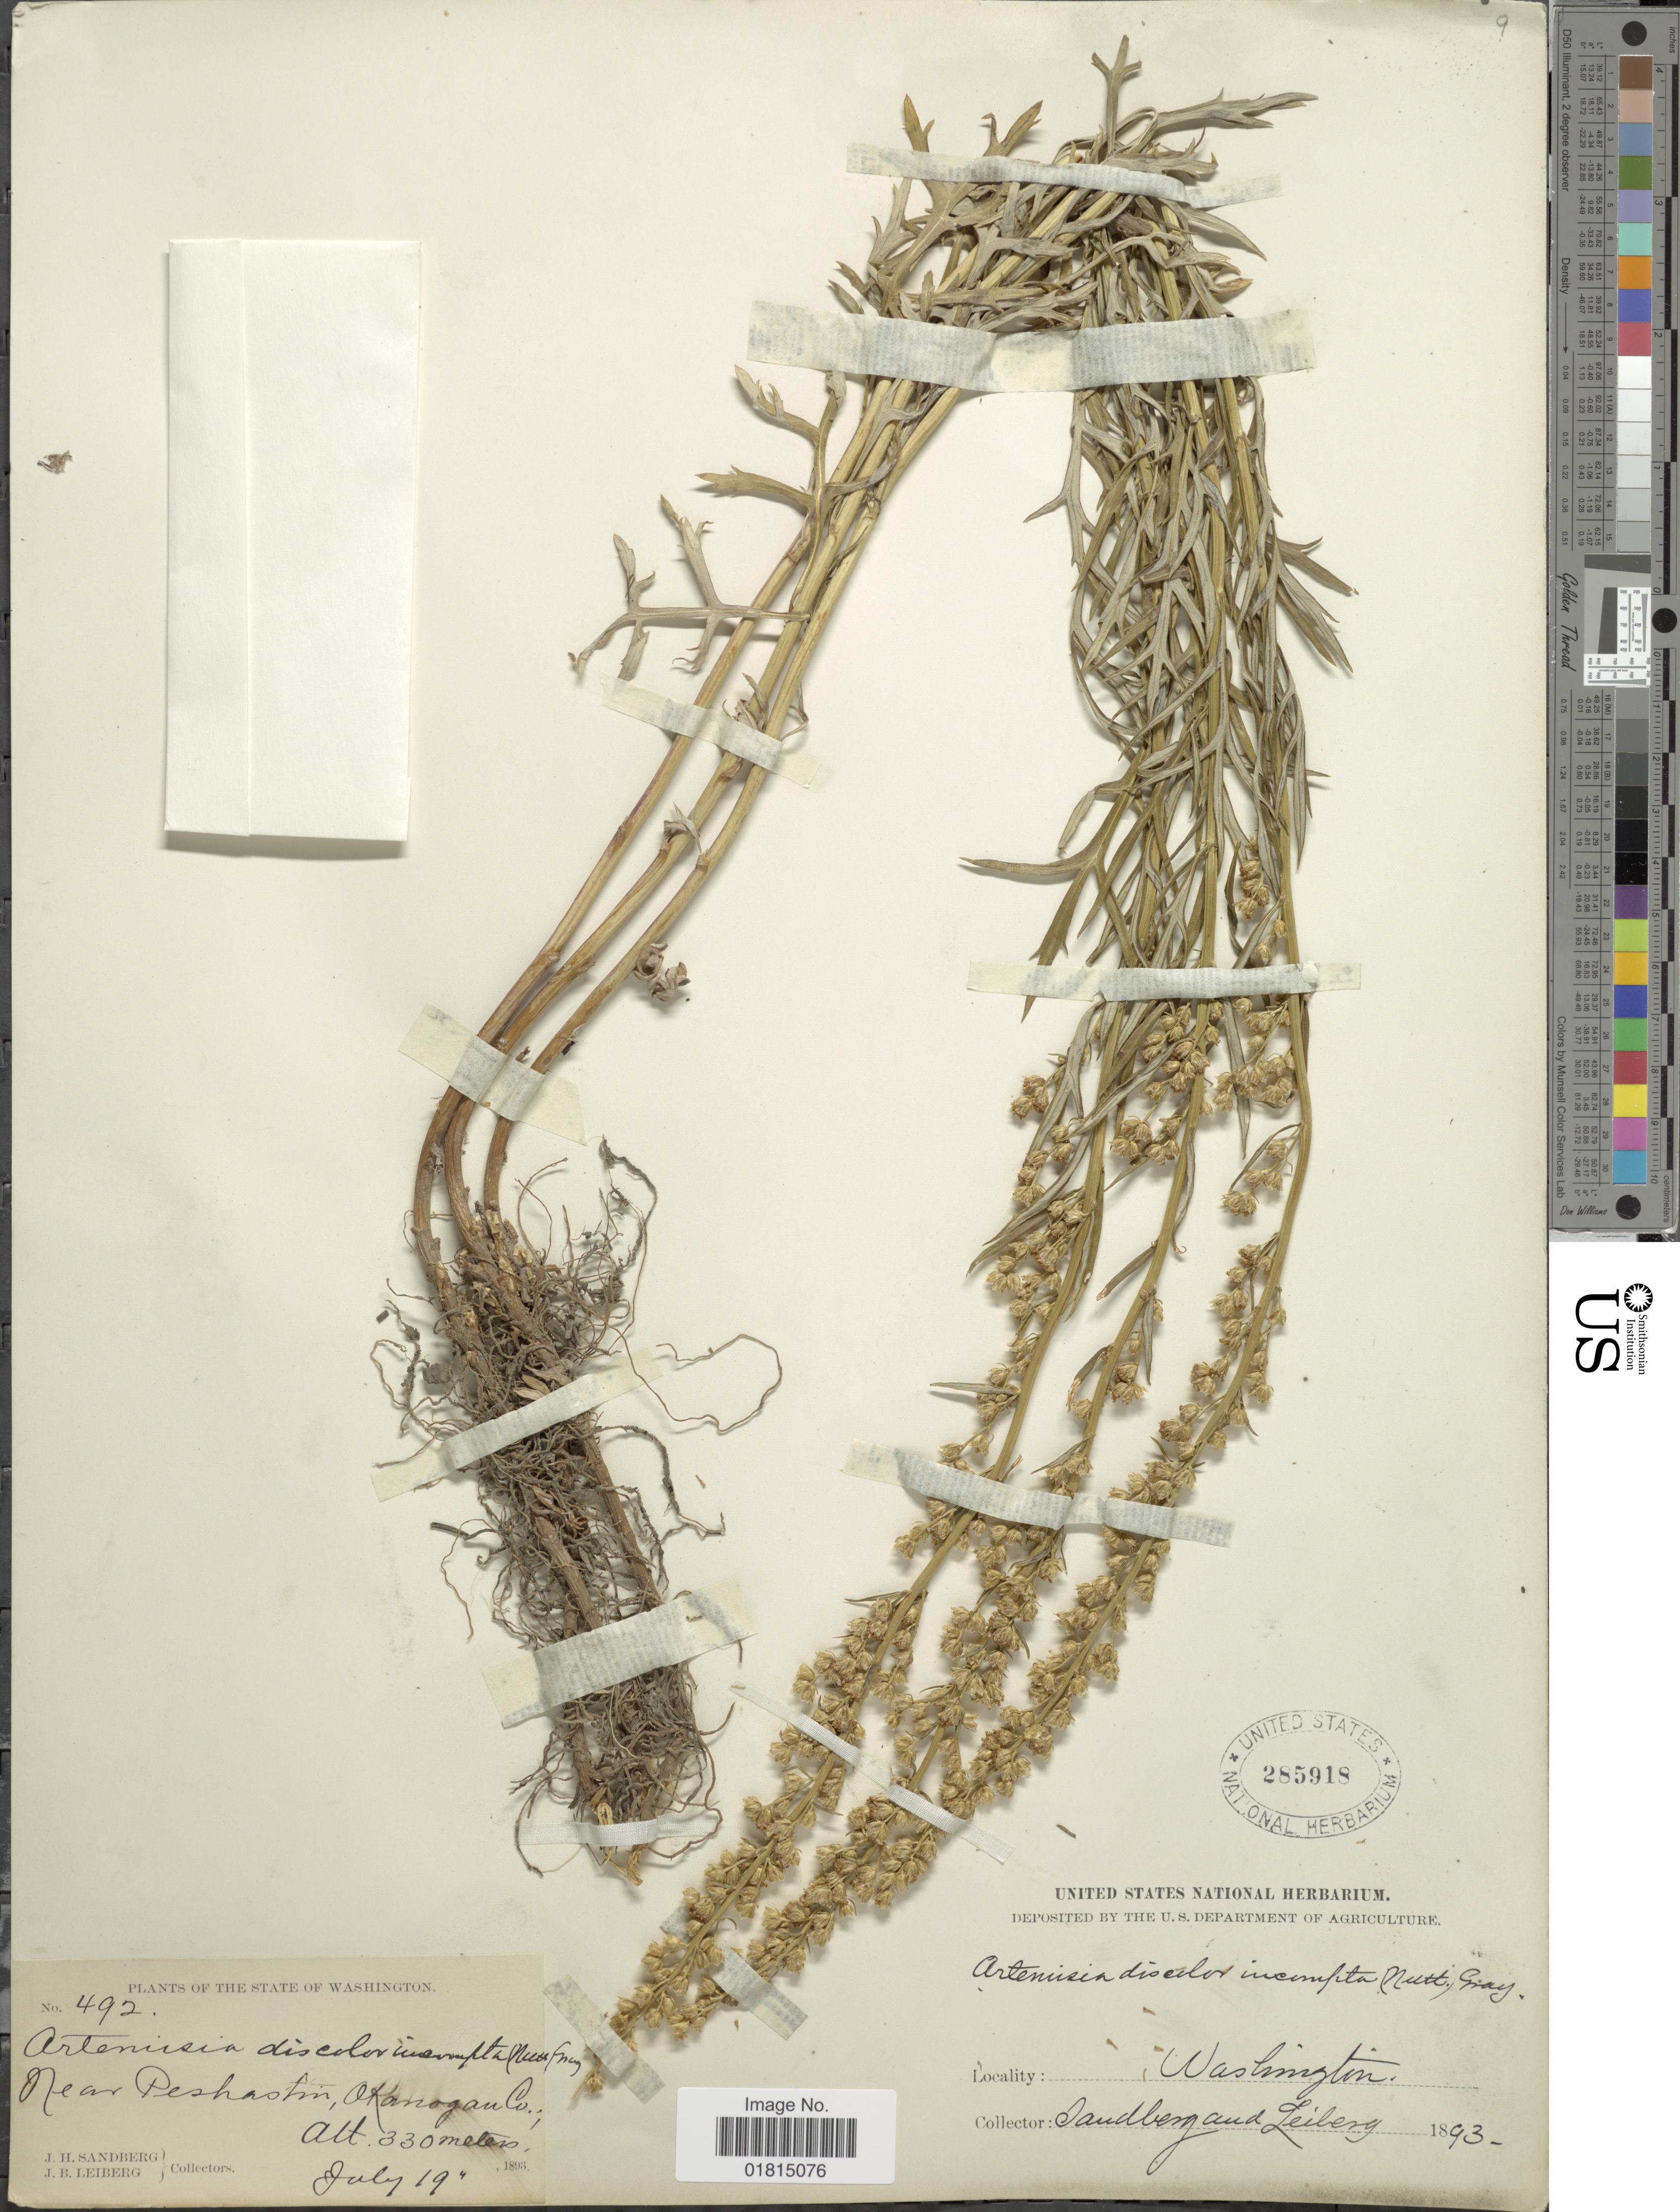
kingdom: Plantae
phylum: Tracheophyta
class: Magnoliopsida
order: Asterales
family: Asteraceae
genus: Artemisia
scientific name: Artemisia discolor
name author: Douglas ex DC.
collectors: J. H. Sandberg & J. B. Leiberg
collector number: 492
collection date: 1893-07-19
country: United States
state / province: Washington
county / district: Okanogan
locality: Near Peshastin, Okanogan Co.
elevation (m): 330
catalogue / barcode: US 285918